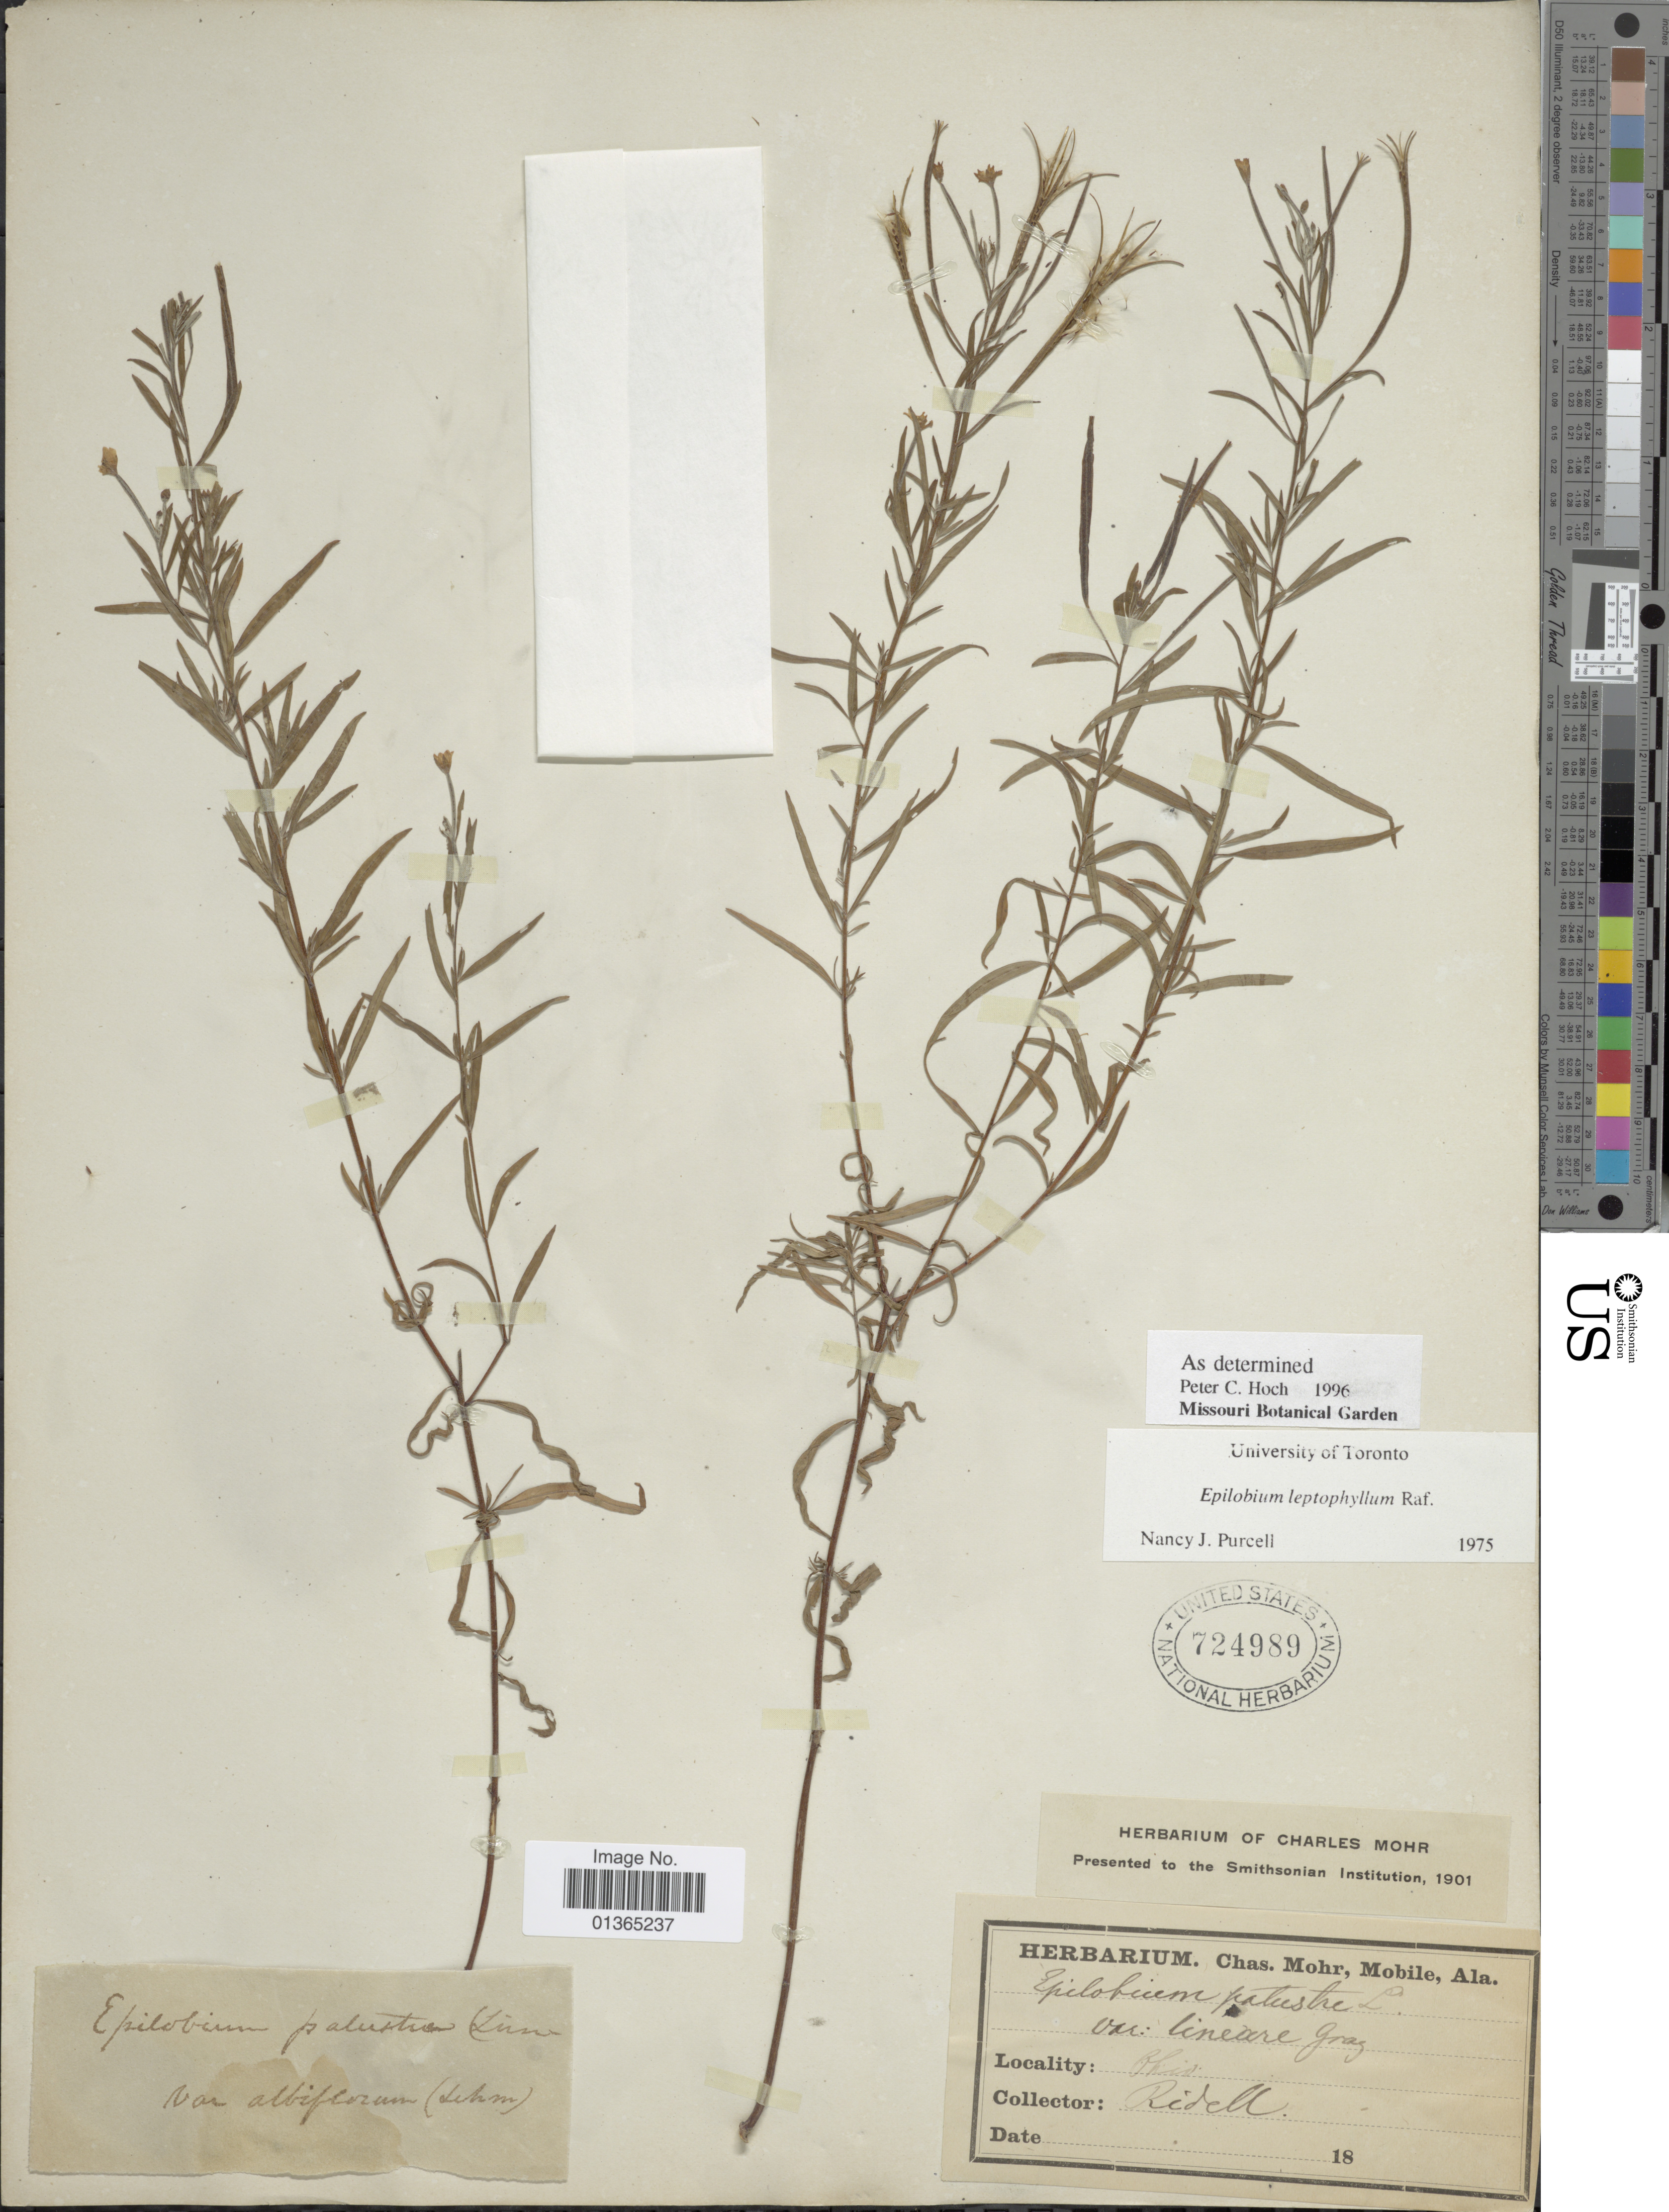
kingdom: Plantae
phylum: Tracheophyta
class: Magnoliopsida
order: Myrtales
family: Onagraceae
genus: Epilobium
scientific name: Epilobium leptophyllum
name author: Raf.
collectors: -. Ridell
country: United States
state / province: Ohio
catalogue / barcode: US 724989